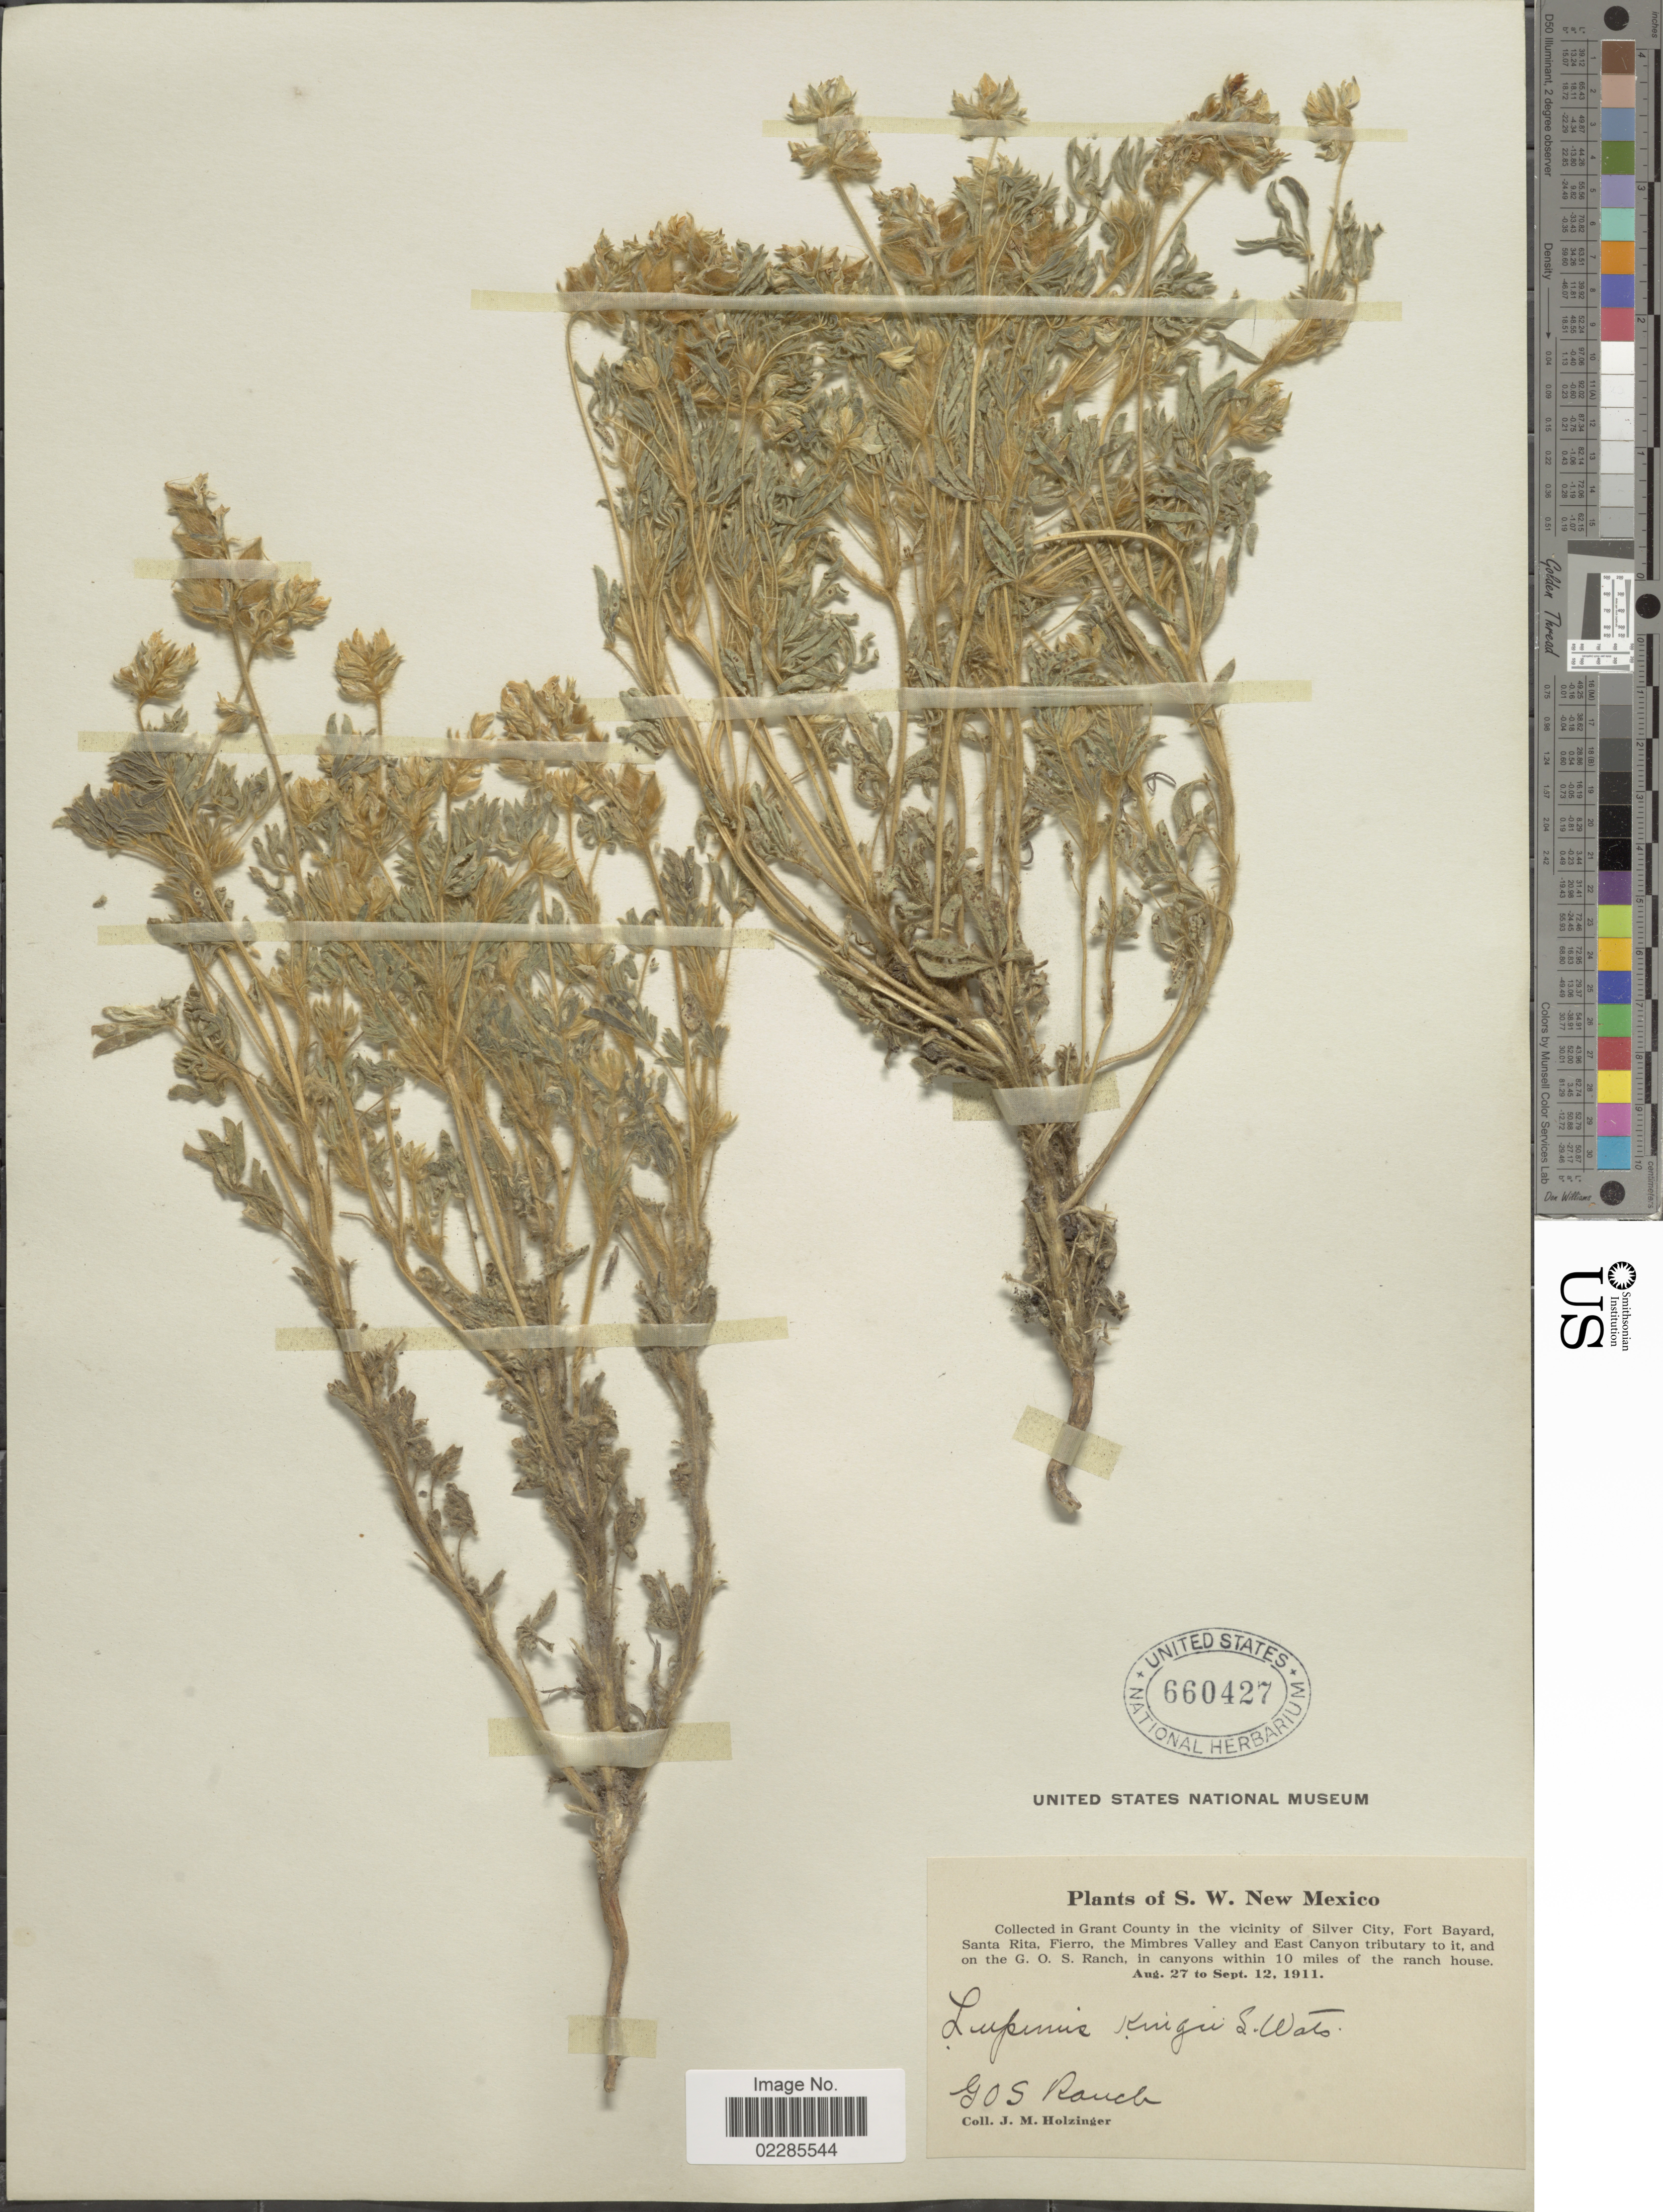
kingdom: Plantae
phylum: Tracheophyta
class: Magnoliopsida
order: Fabales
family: Fabaceae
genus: Lupinus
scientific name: Lupinus kingii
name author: S. Watson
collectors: J. M. Holzinger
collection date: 1911-08-27/1911-09-12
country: United States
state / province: New Mexico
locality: S.W. New Mexico, in Grand County in the vicinity of Silver City, Fort Bayard, Santa Rita, Fierro, the Mimbres Valley and East Canyon tributary to it, and on the G.O.S. Ranch, in can yons within 10 miles of the ranch house, G.O.S. Ranch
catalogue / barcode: US 660427